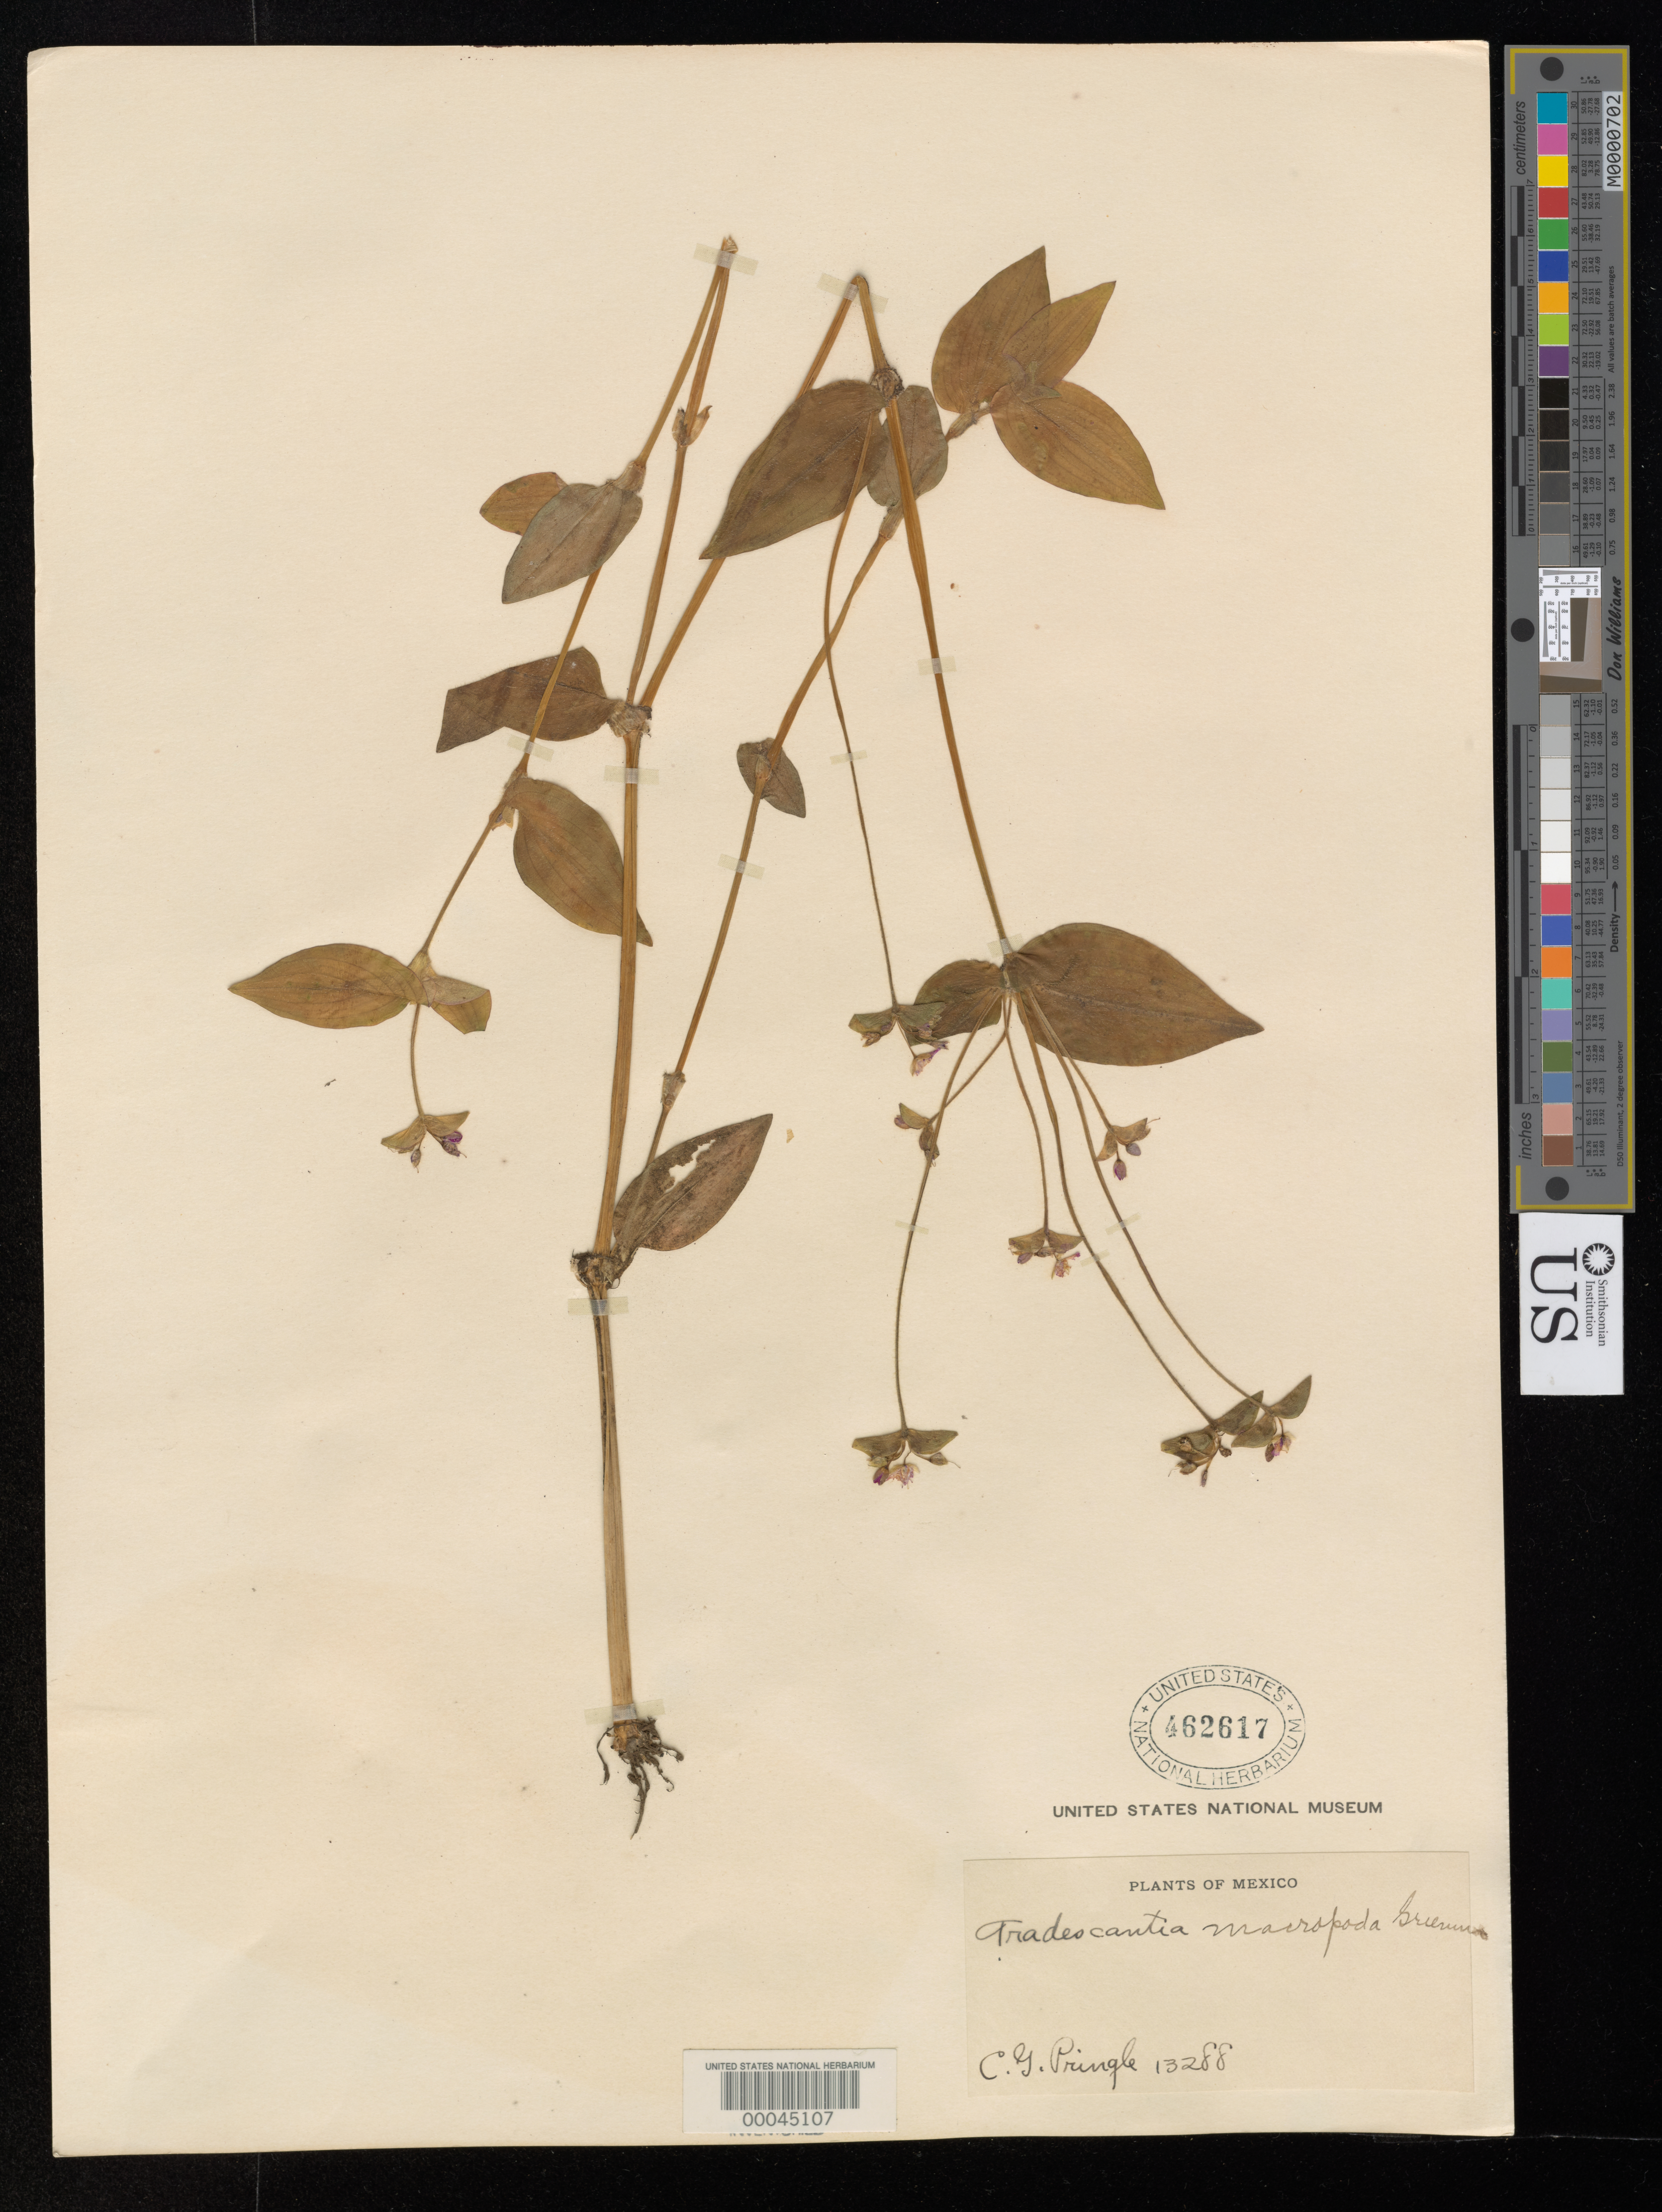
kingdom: Plantae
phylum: Tracheophyta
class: Liliopsida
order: Commelinales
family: Commelinaceae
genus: Tradescantia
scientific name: Tradescantia commelinoides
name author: Schult. & Schult. f.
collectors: C. G. Pringle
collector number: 13288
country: Panama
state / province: Chiriquí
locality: Around San Felix.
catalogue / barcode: US 462617